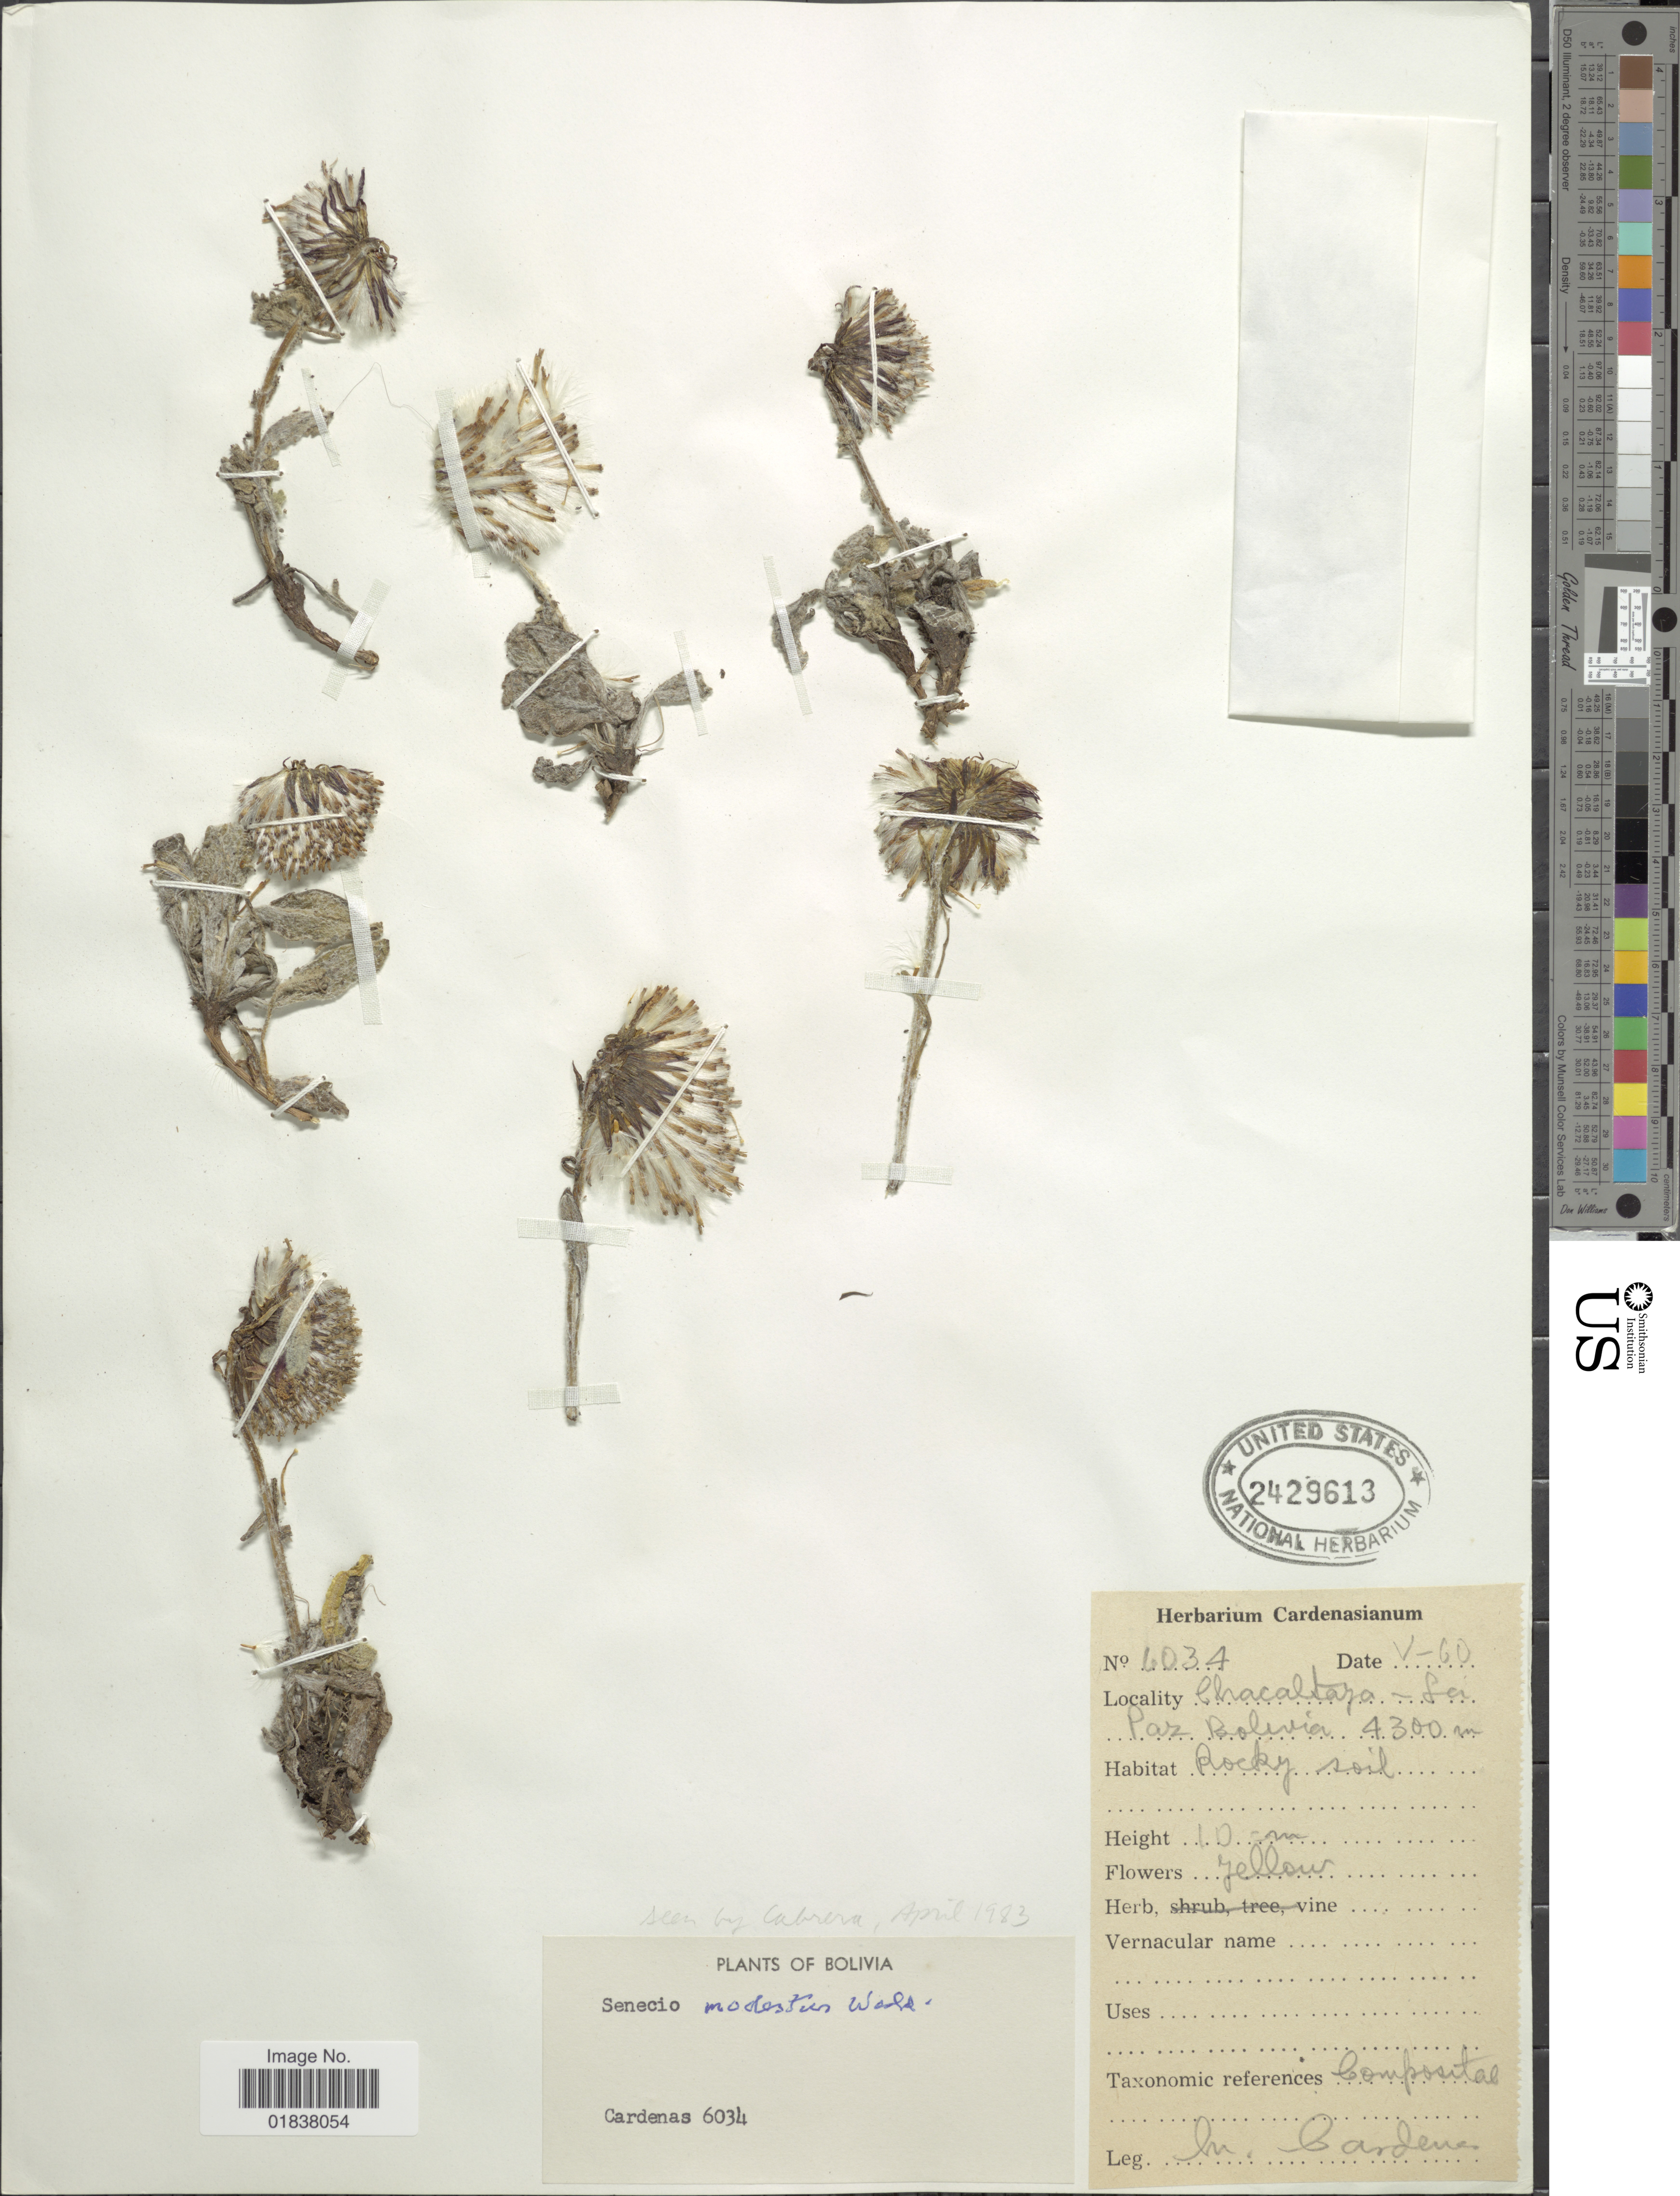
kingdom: Plantae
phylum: Tracheophyta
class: Magnoliopsida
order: Asterales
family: Asteraceae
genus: Senecio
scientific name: Senecio candollei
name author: Wedd.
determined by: Salomon, Luciana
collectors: M. Cárdenas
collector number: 6034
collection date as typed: Transcribed d/m/y: /5/60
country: Bolivia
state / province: La Paz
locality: Chacaltaya.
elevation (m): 4300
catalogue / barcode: US 2429613